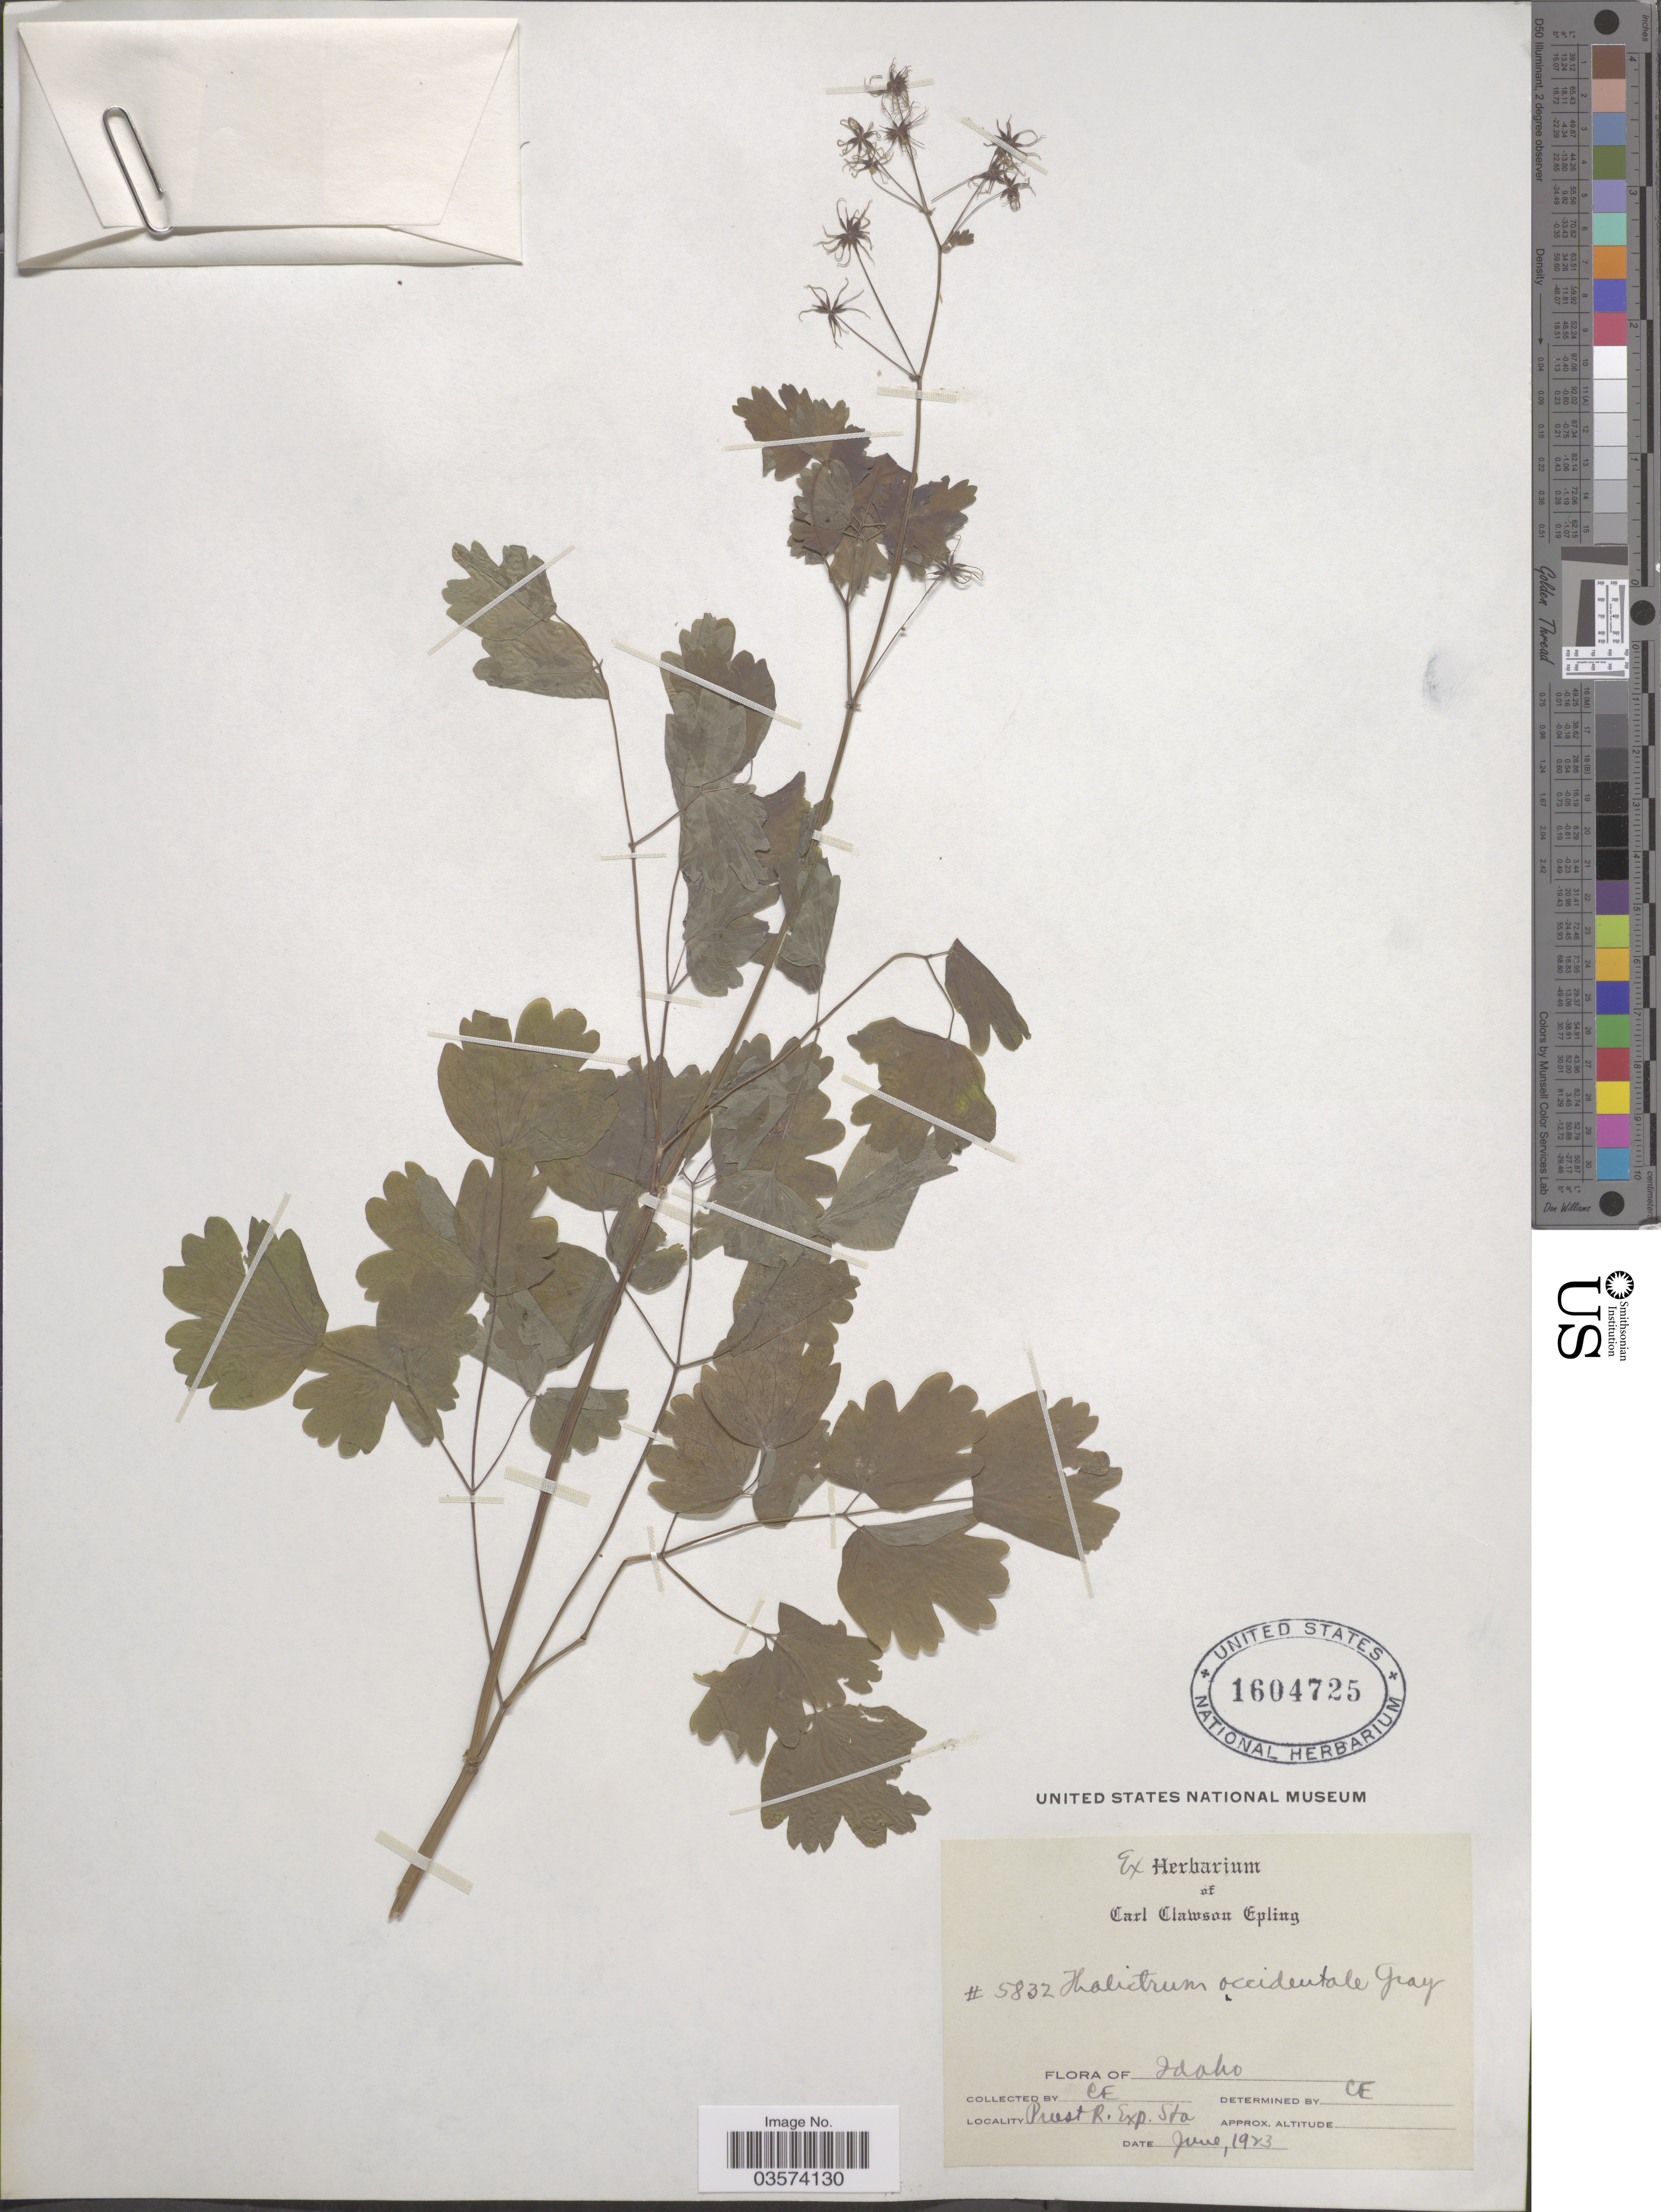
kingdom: Plantae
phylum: Tracheophyta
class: Magnoliopsida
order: Ranunculales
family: Ranunculaceae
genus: Thalictrum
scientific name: Thalictrum occidentale var. palousense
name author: H. St. John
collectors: C. C. Epling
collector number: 5832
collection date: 1923-06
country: United States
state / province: Idaho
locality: Priest R. Exp. Sta.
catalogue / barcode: US 1604725